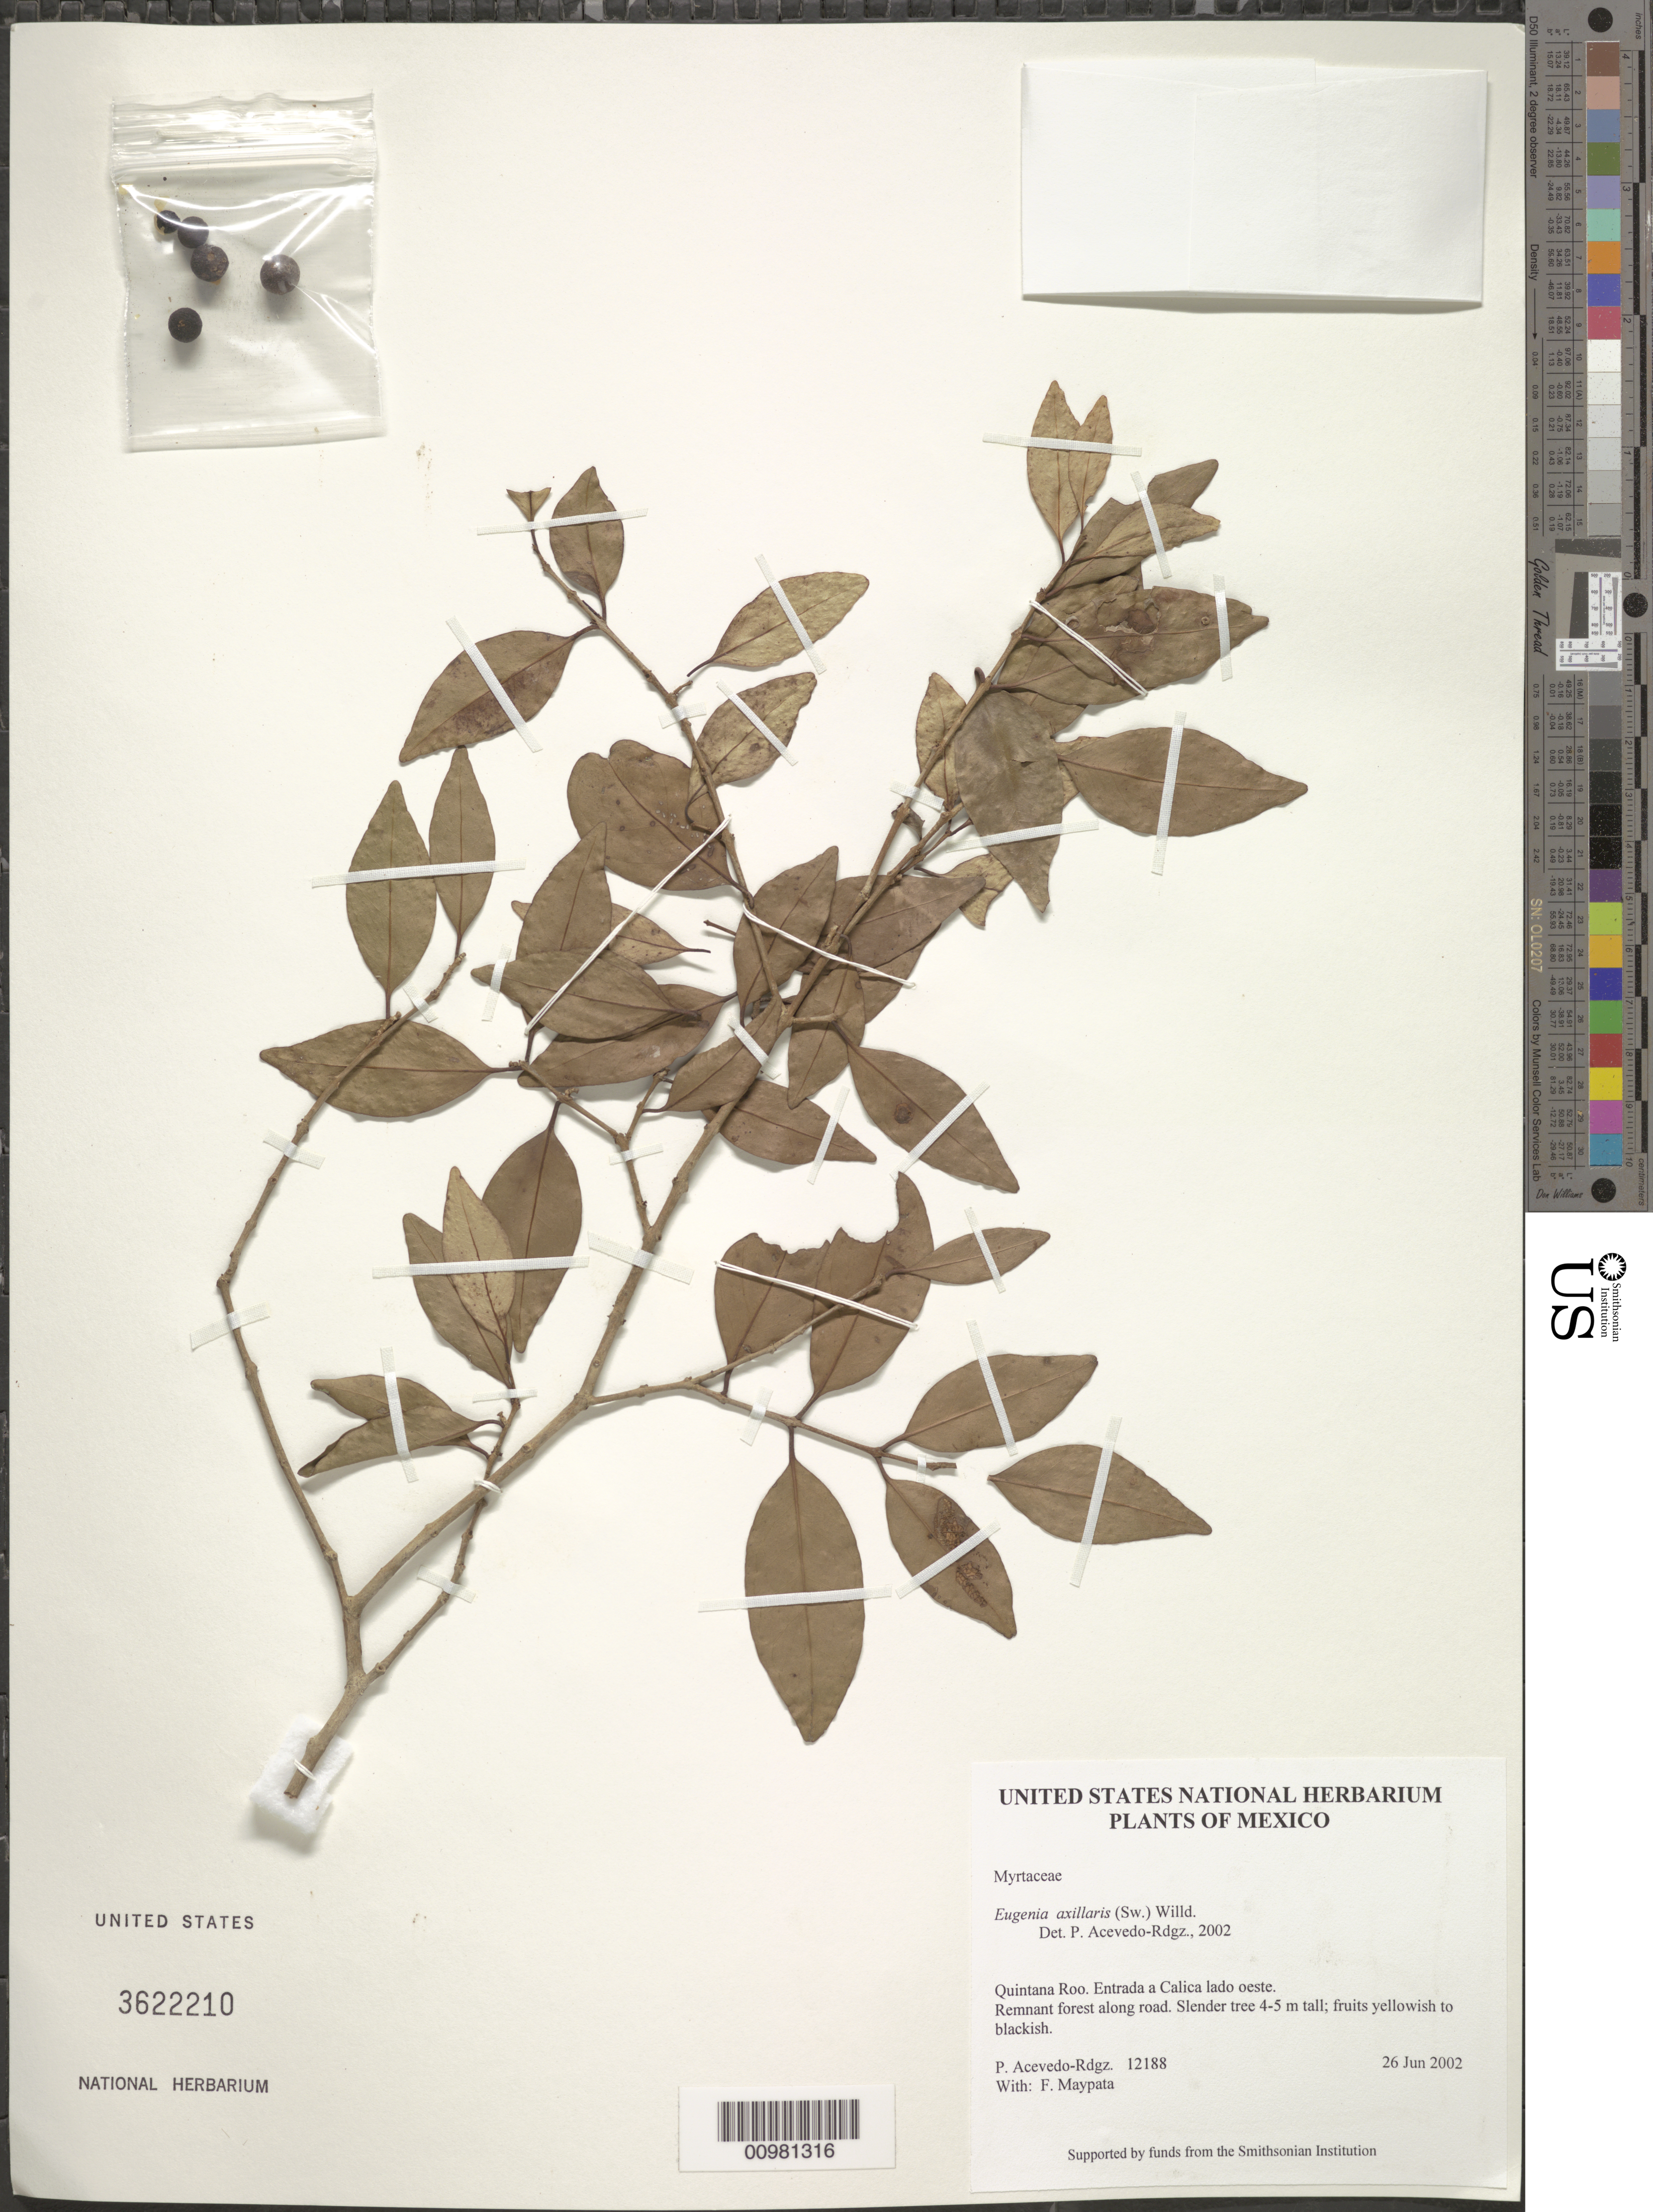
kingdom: Plantae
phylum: Tracheophyta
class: Magnoliopsida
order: Myrtales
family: Myrtaceae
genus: Eugenia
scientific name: Eugenia axillaris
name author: (Sw.) Willd.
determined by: Acevedo-Rodríguez, P., (BOT), Smithsonian Institution - National Museum of Natural History (UNITED STATES)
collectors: P. Acevedo-Rodr. & F. Maypata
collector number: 12188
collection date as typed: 26 Jun 2002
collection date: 2002-06-26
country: Mexico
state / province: Quintana Roo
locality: Quintana Roo. Entrada a Calica lado oeste.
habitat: Remnant forest along road.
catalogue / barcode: US 3622210